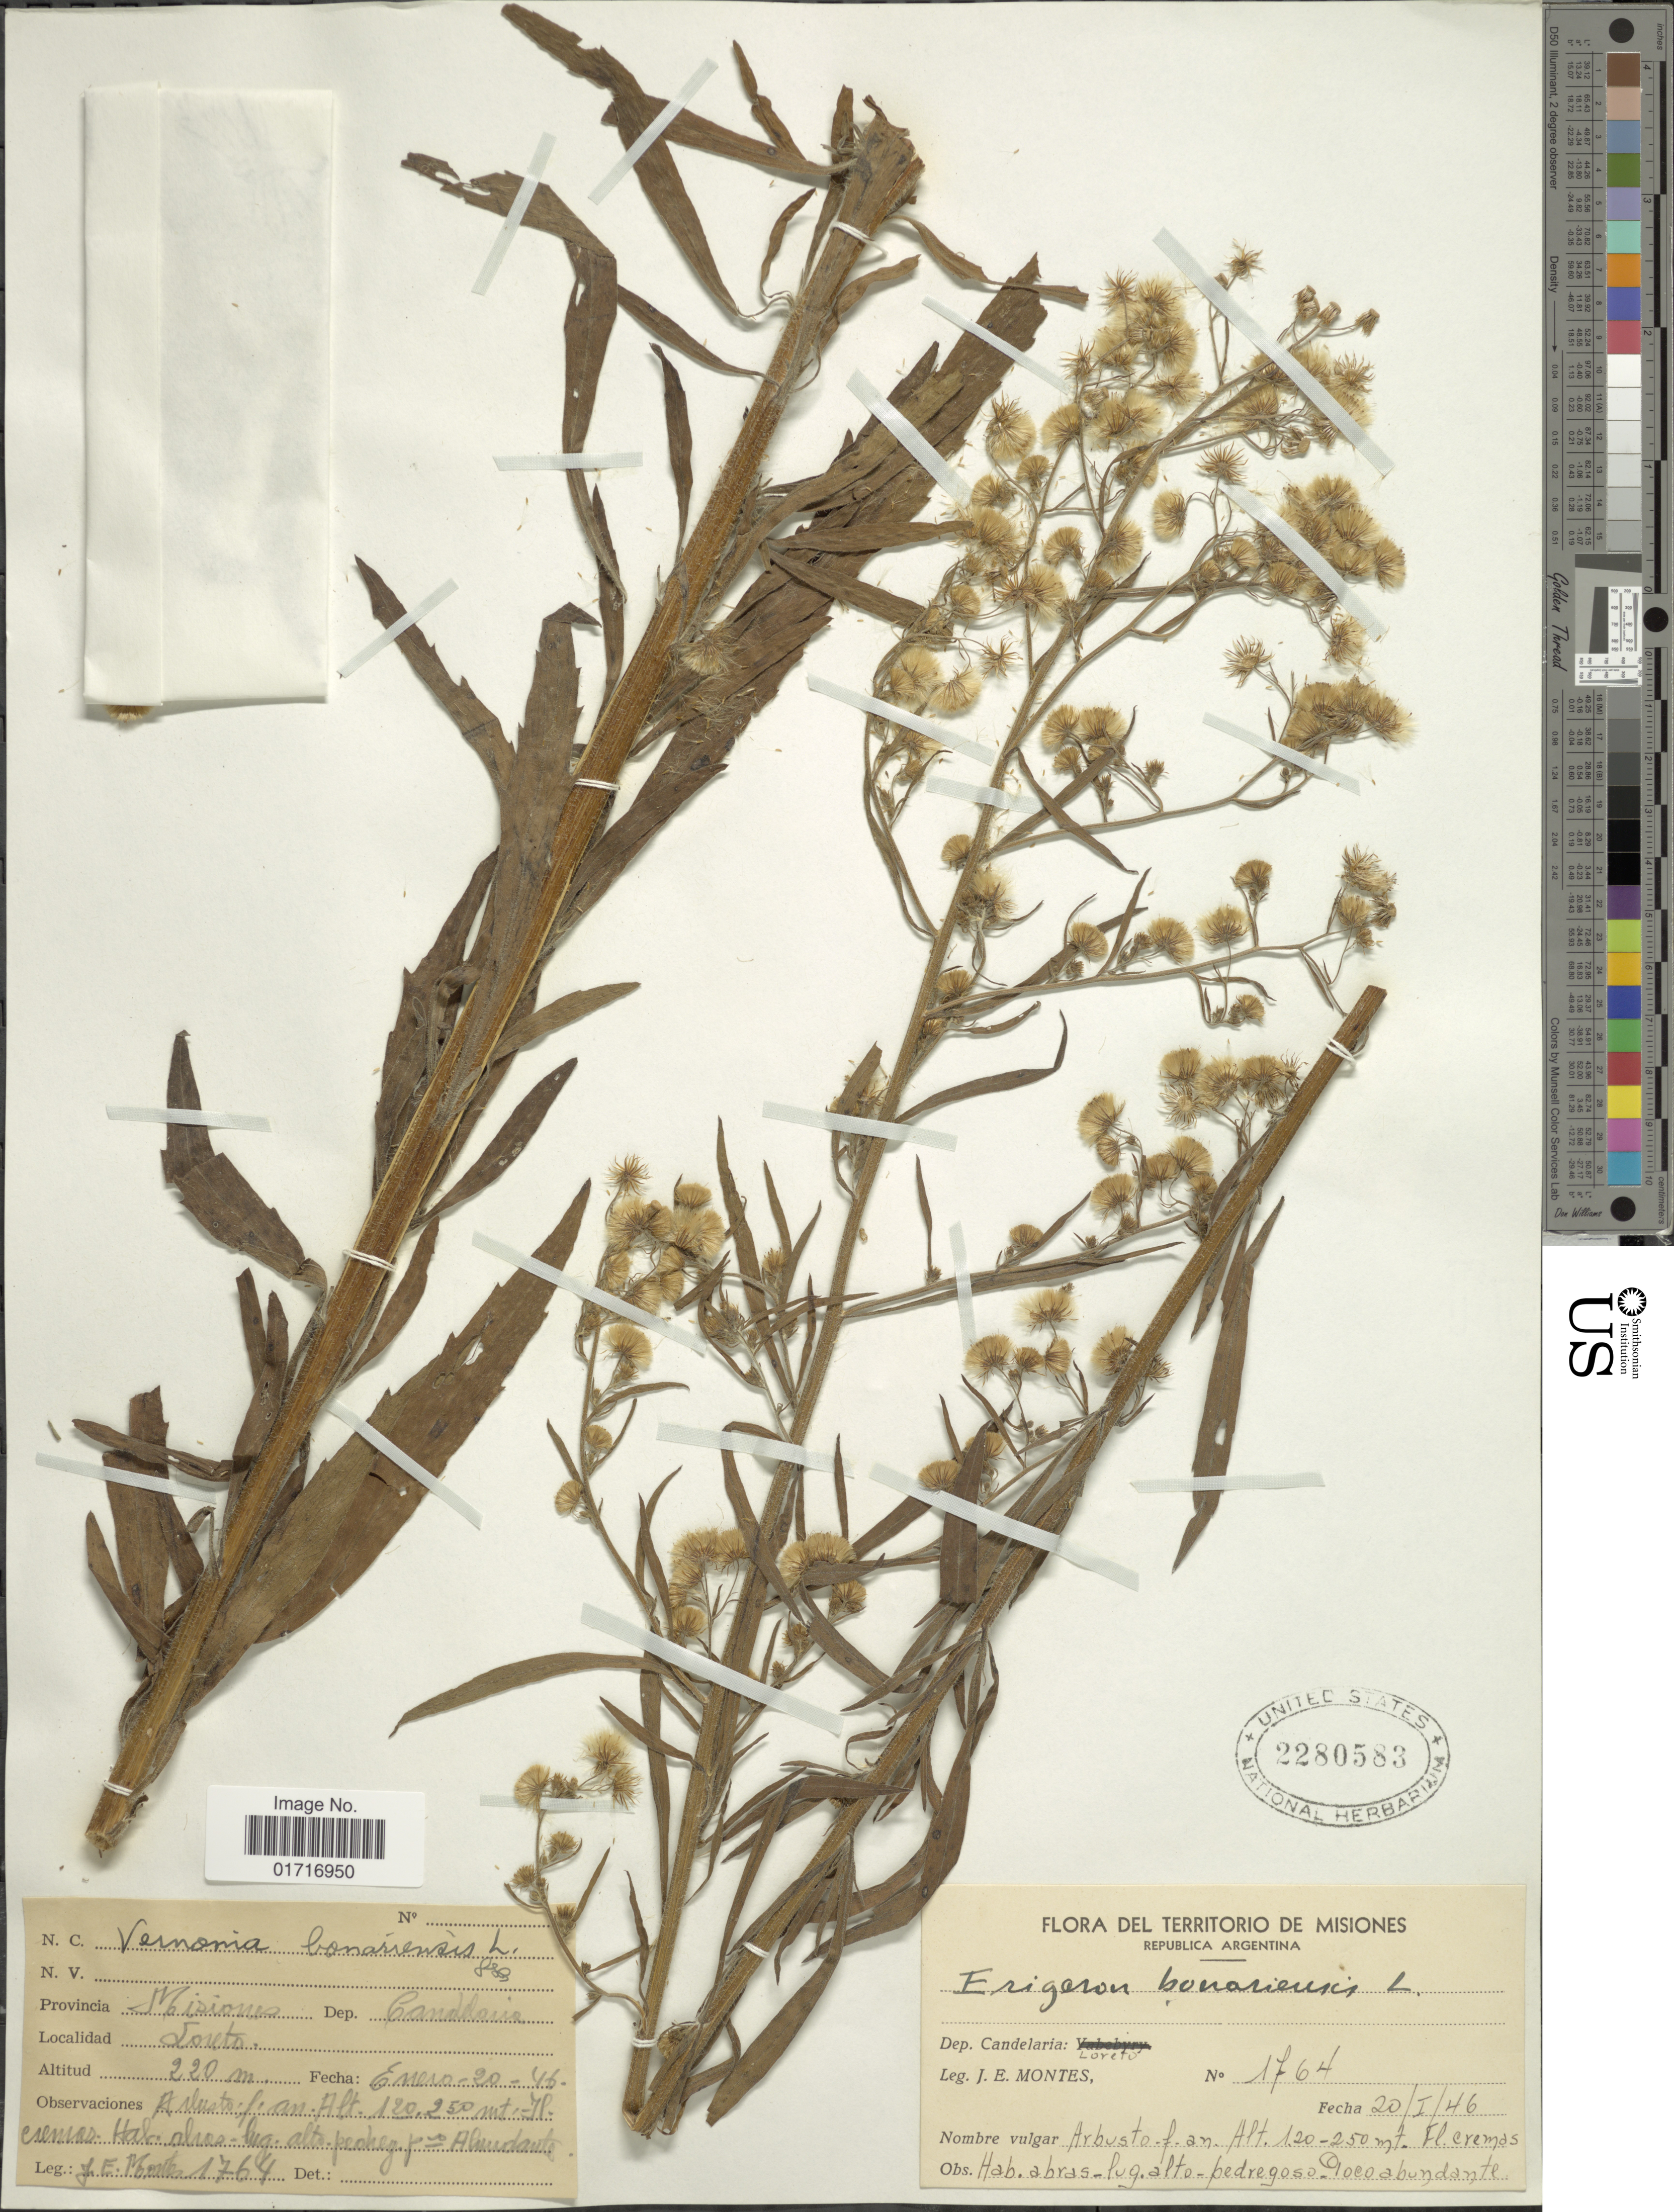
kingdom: Plantae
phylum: Tracheophyta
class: Magnoliopsida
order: Asterales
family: Asteraceae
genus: Conyza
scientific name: Conyza bonariensis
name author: (L.) Cronq.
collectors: J. E. Montes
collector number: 1764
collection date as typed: Transcribed d/m/y: 20/1/46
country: Argentina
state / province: Misiones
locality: Provincia Misiones, Dep Candelaria. Loreto.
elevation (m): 220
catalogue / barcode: US 2280583